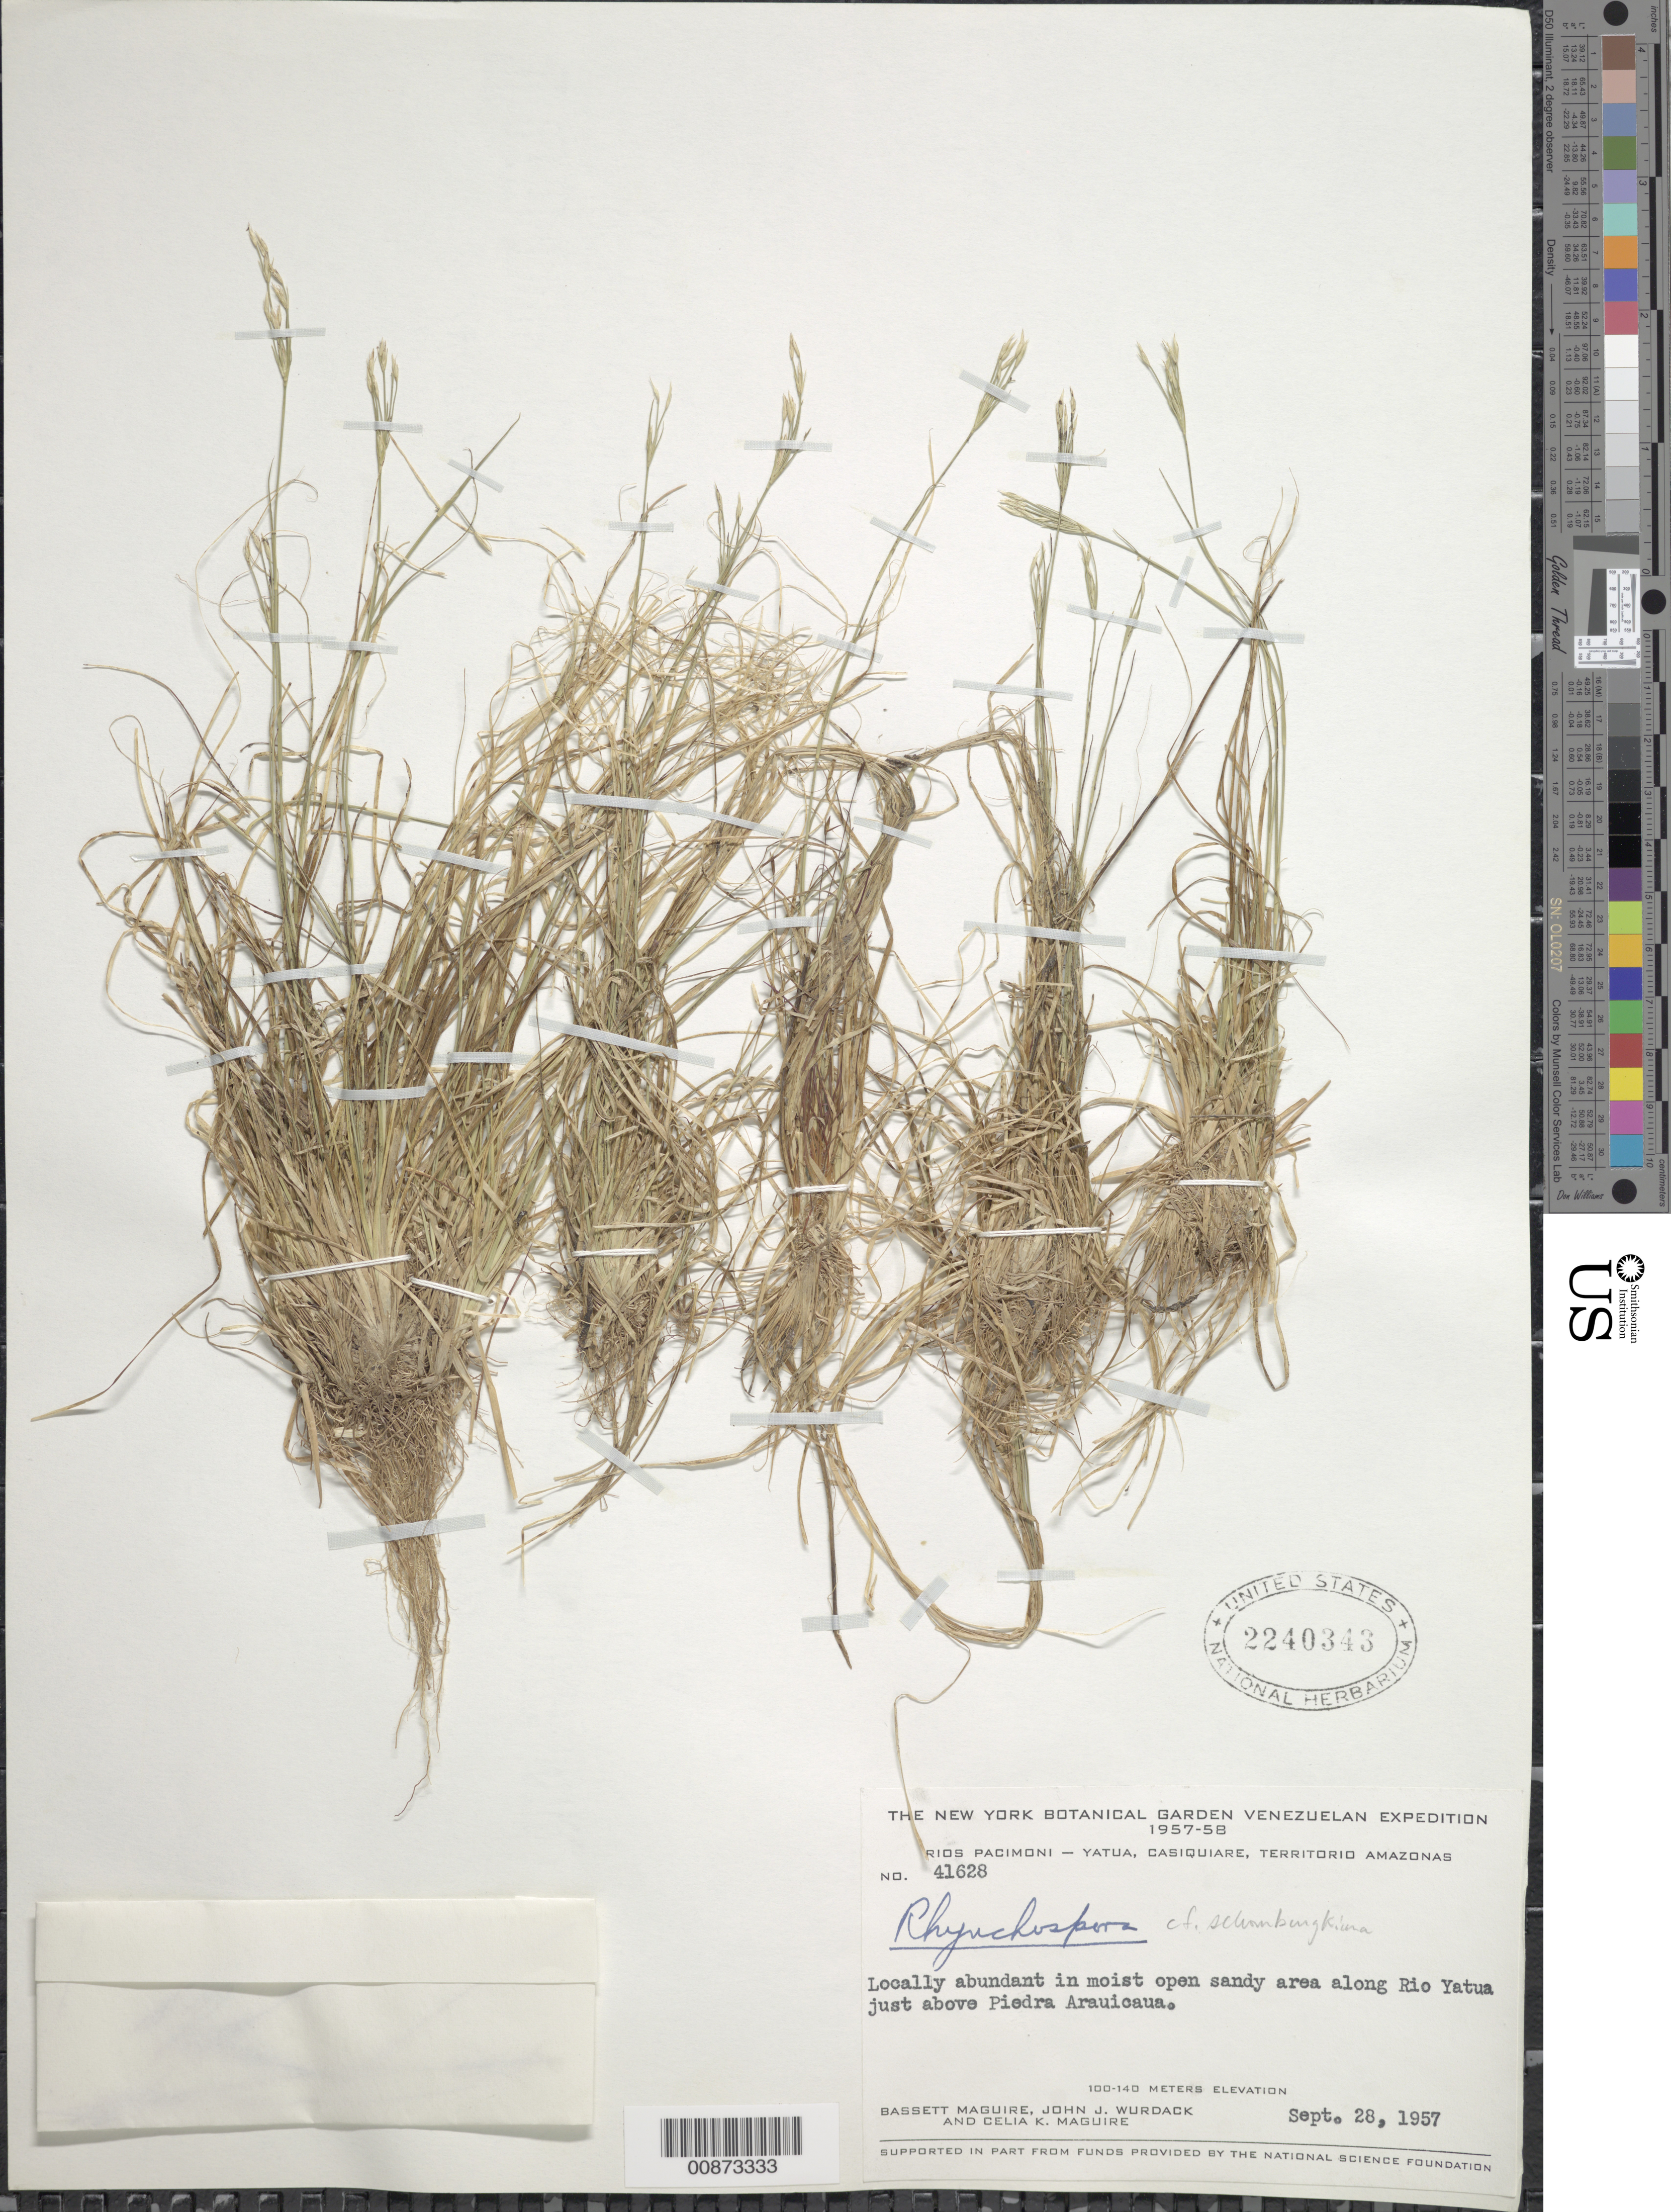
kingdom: Plantae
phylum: Tracheophyta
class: Liliopsida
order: Poales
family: Cyperaceae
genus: Rhynchospora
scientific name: Rhynchospora depressirostris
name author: M.T. Strong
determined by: Filho, P. J. S. Silva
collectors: B. Maguire, J. J. Wurdack & C. K. Maguire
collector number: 41628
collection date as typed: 28-Sep-57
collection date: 1957-09-28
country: Venezuela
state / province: Amazonas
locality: Río Pacimoni, Río Yatua, just above Piedra Arauicaua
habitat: Open moist sandy area along river.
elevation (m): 100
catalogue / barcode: US 2240343